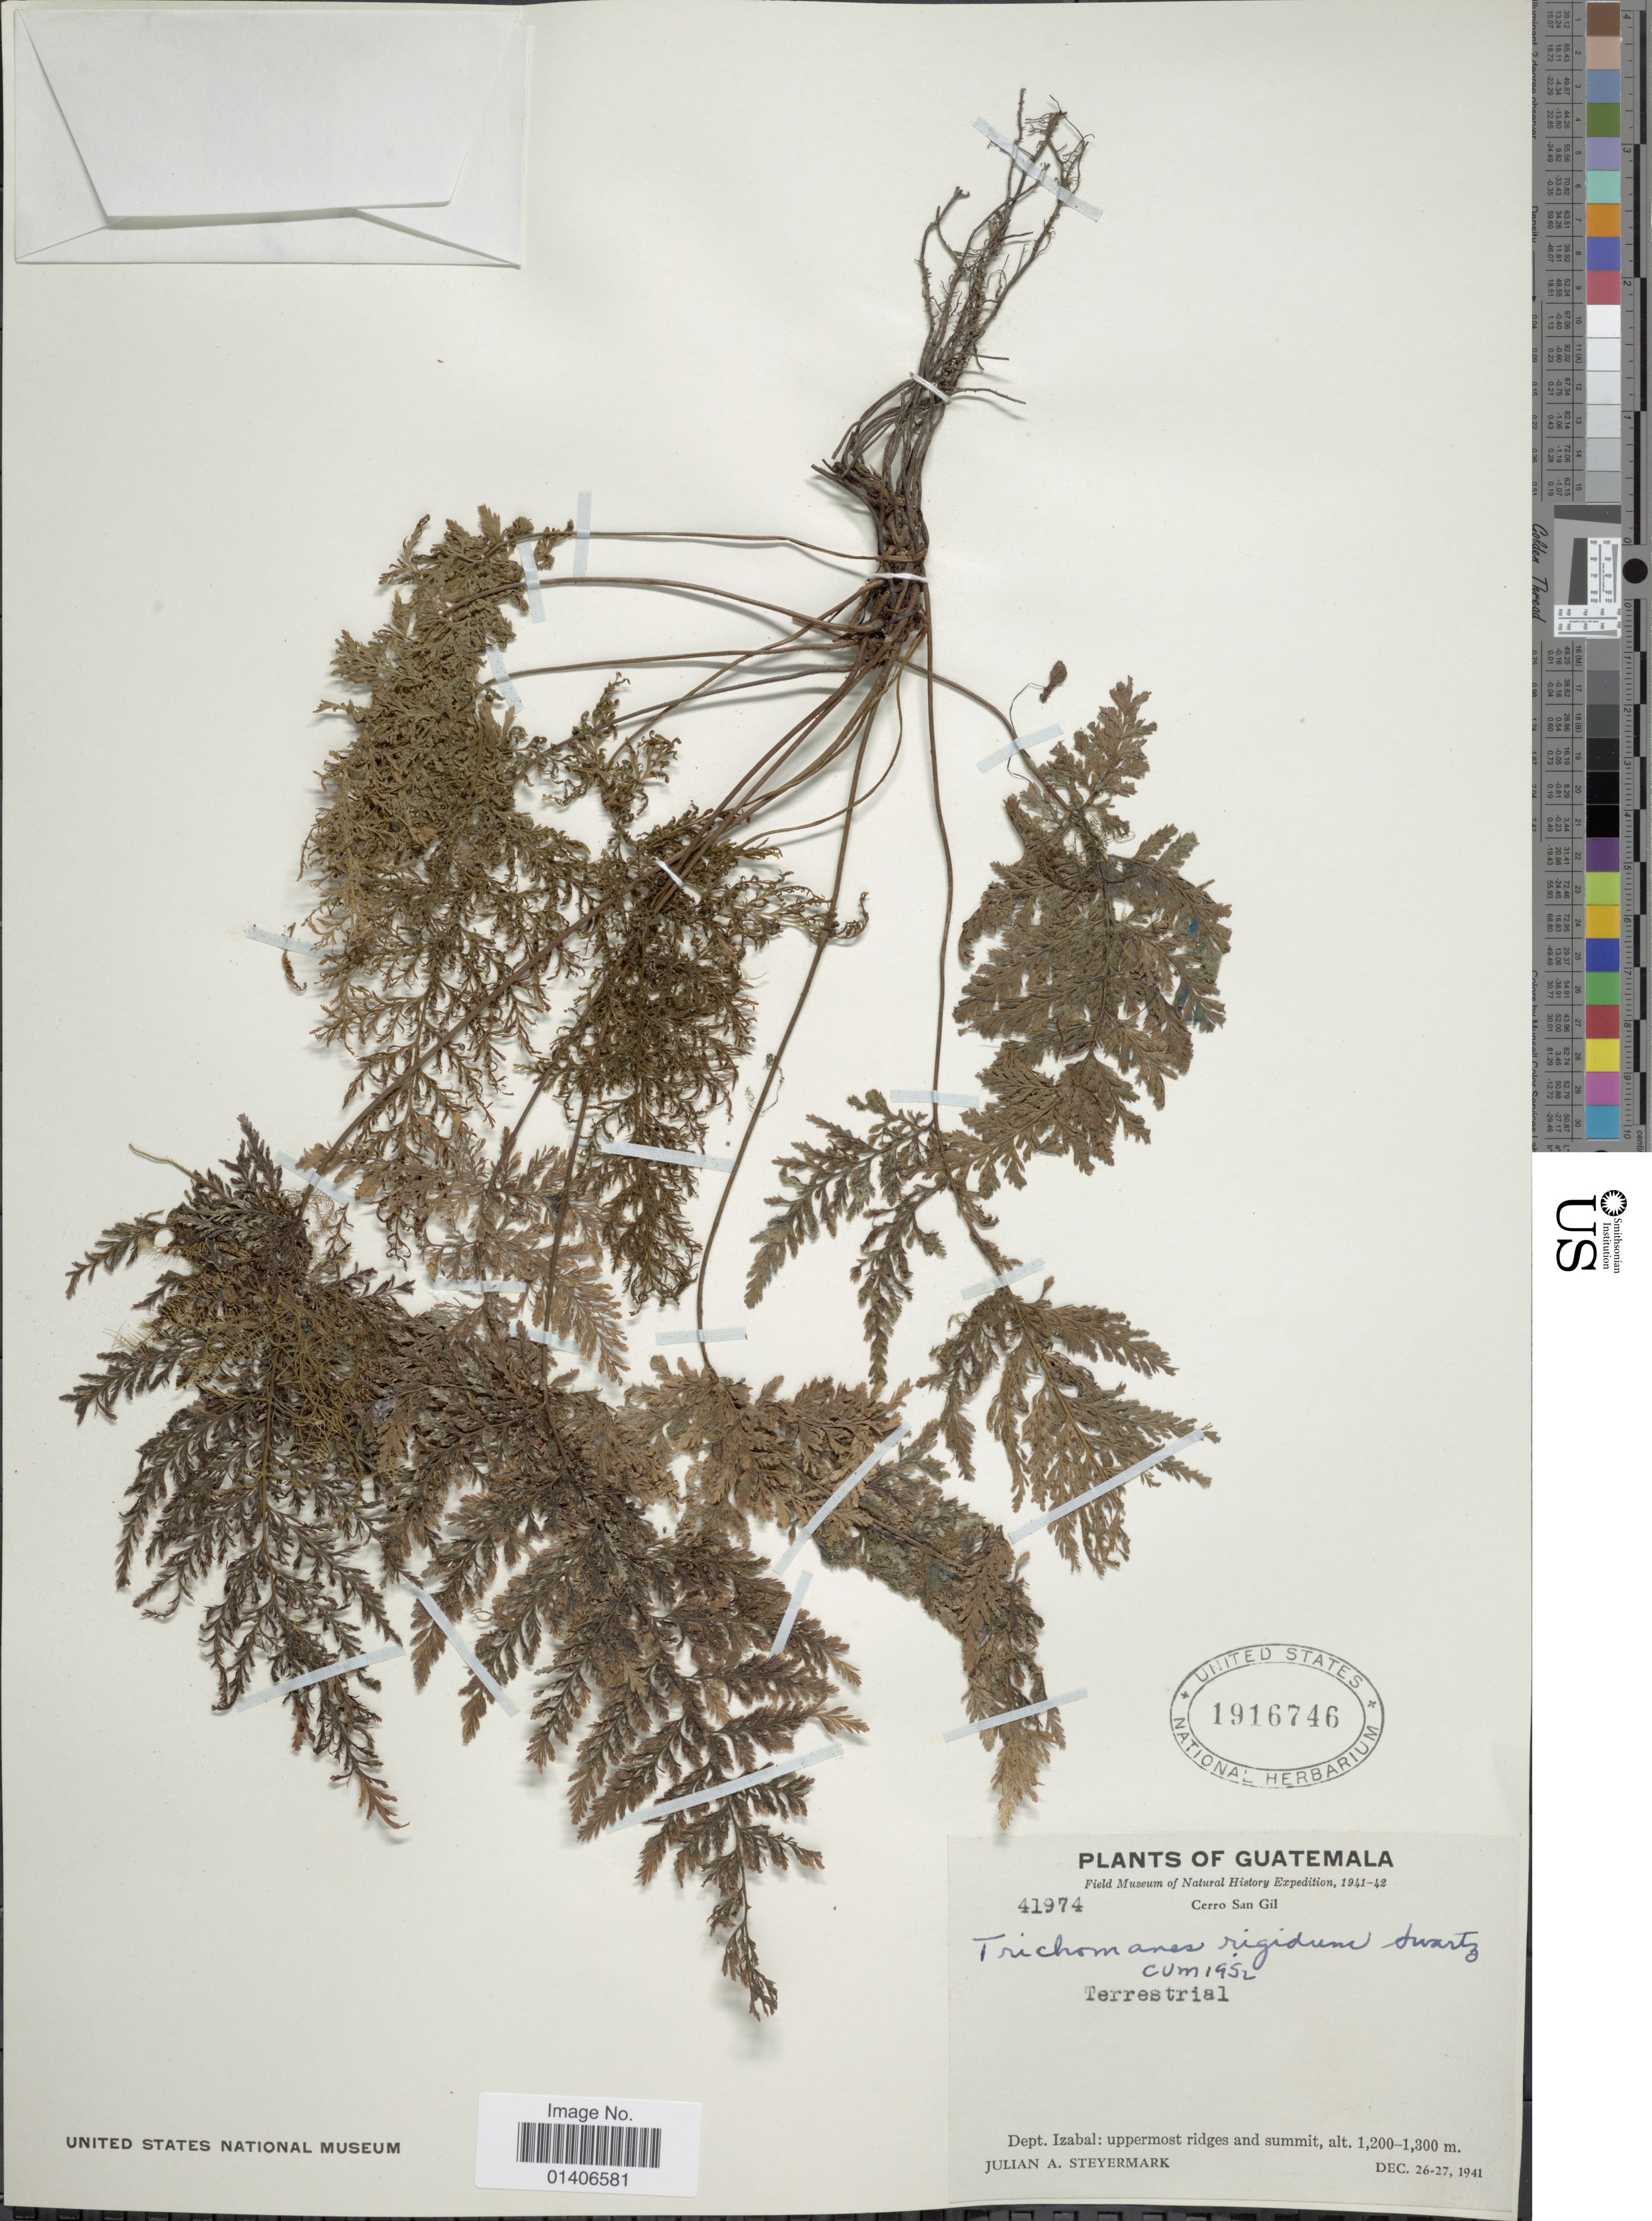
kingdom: Plantae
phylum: Tracheophyta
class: Polypodiopsida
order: Hymenophyllales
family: Hymenophyllaceae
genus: Abrodictyum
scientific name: Abrodictyum rigidum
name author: (Sw.) Ebihara & Dubuisson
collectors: J. Steyermark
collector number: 41974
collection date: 1941-12-26/1941-12-27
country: Guatemala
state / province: Izabal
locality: Dept. Izabal: uppermost ridges and summit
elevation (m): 1200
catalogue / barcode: US 1916746